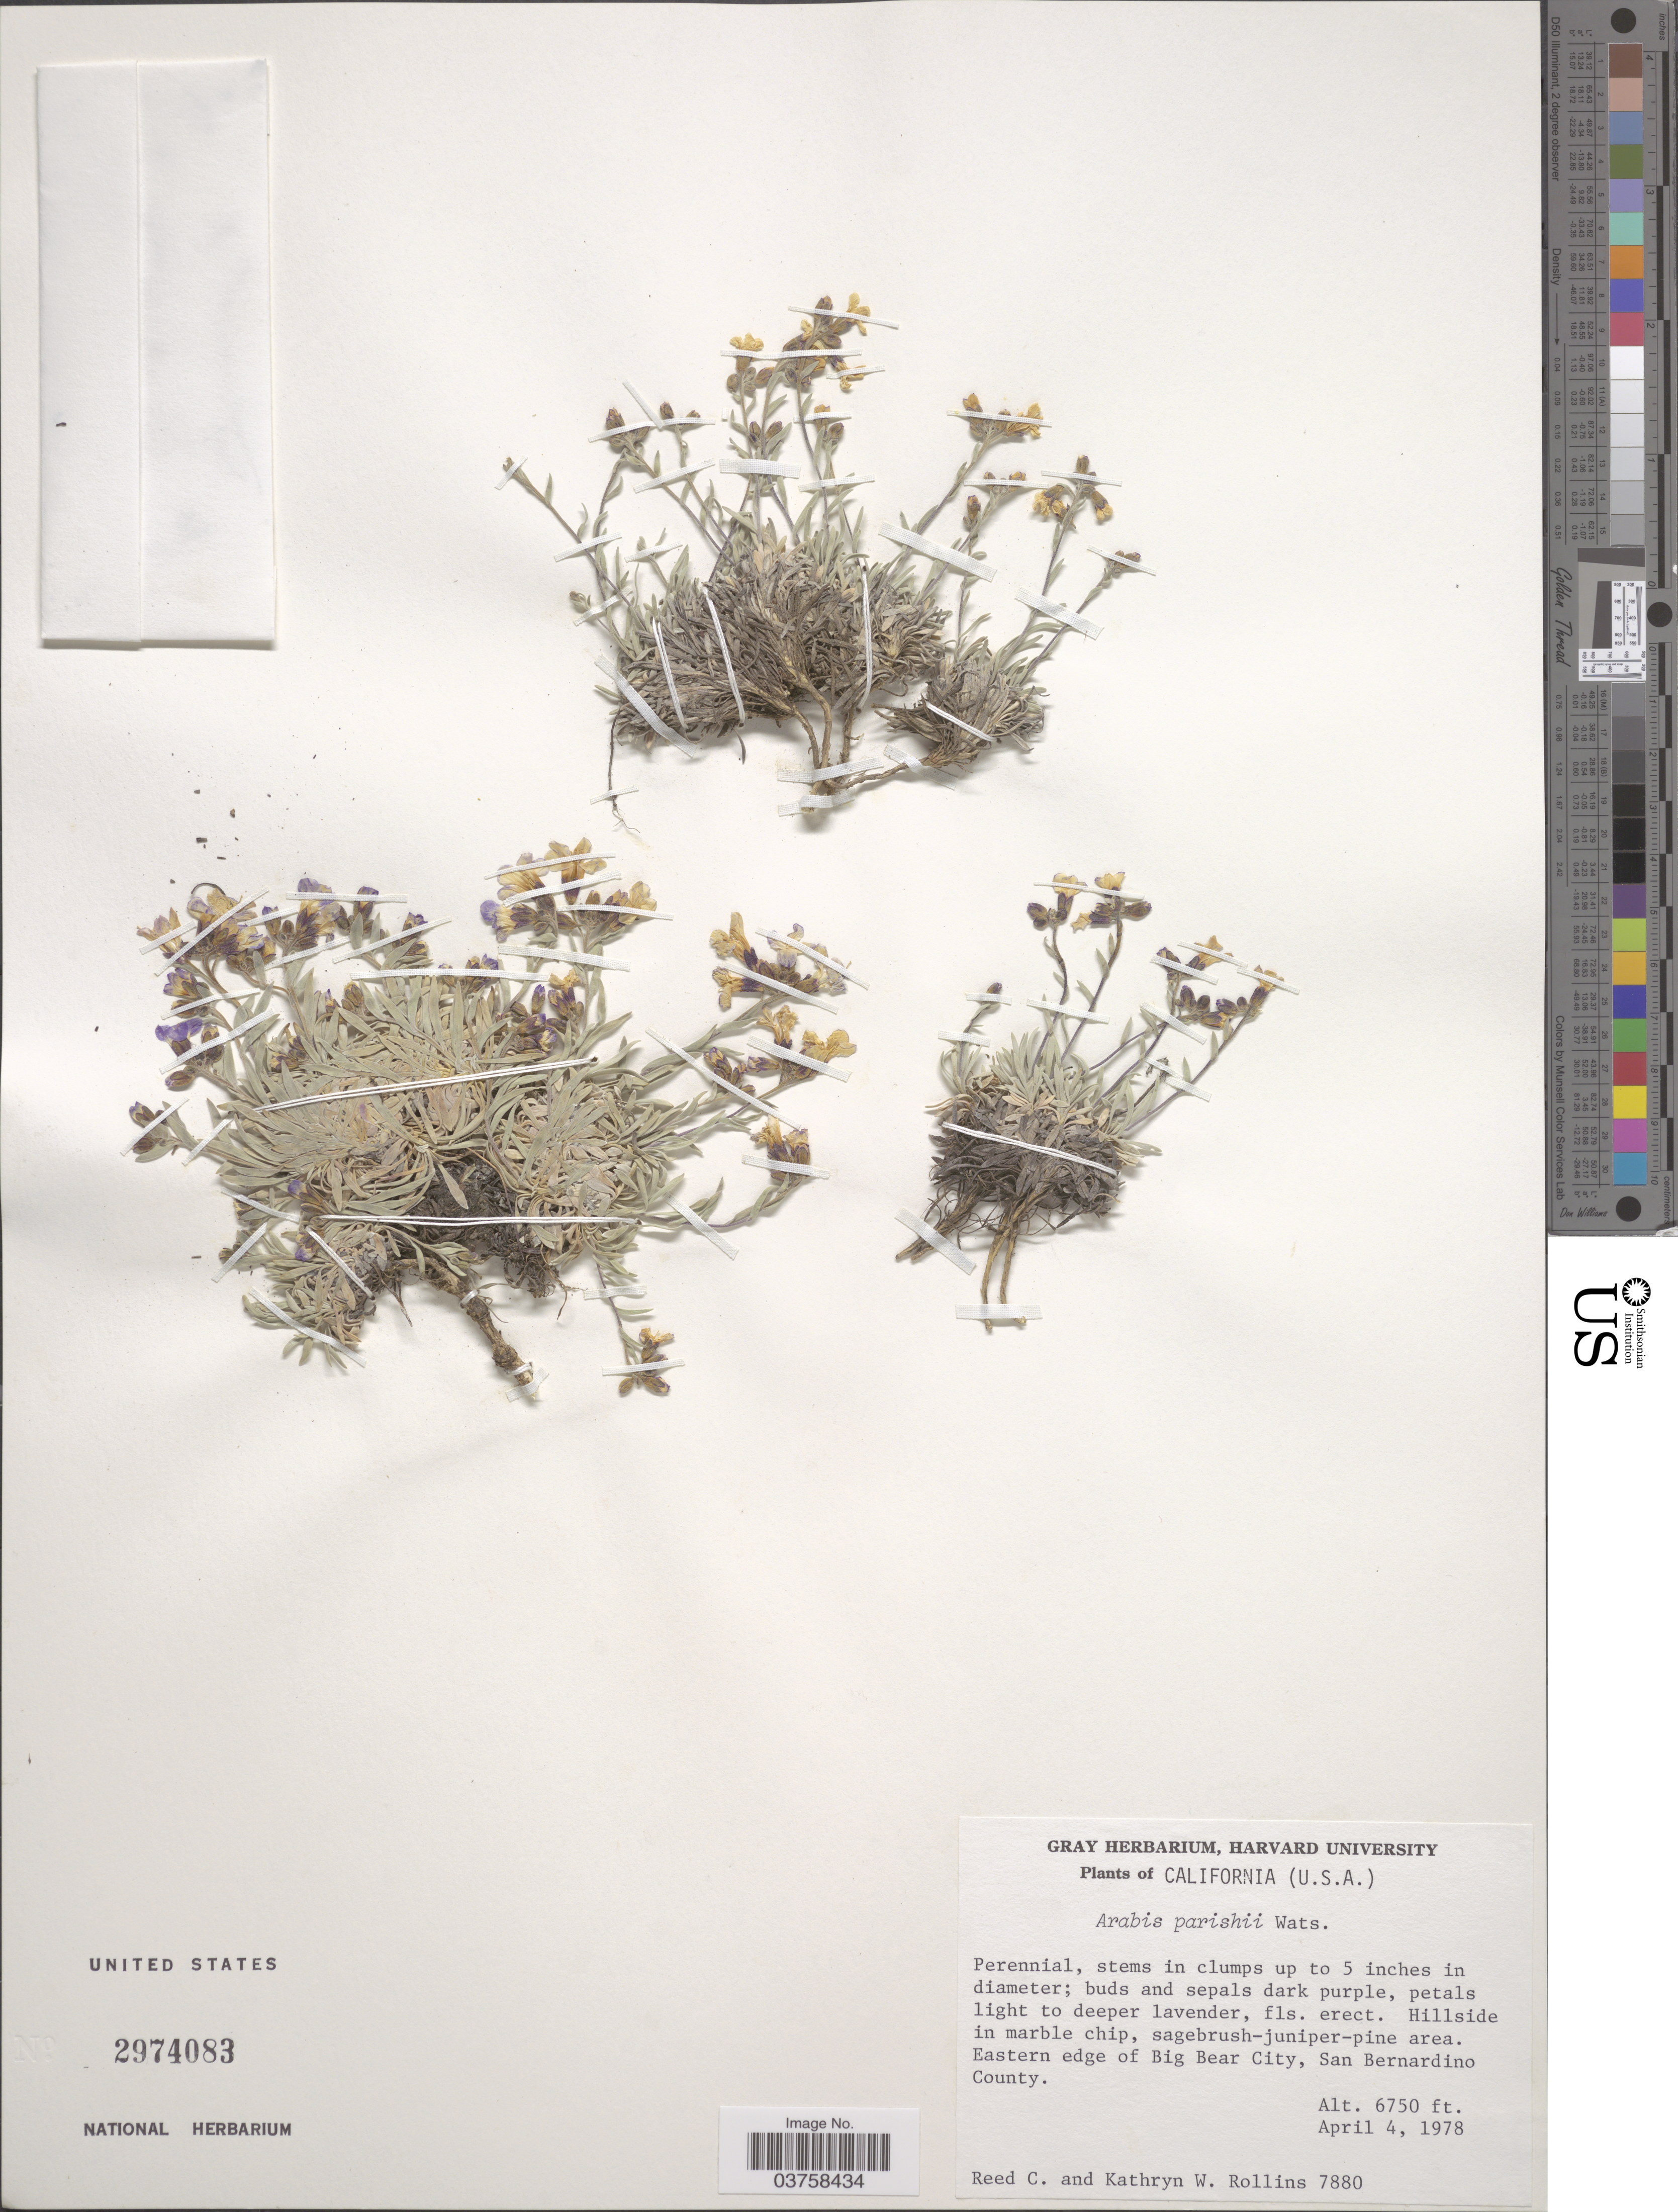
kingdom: Plantae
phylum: Tracheophyta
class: Magnoliopsida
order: Brassicales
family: Brassicaceae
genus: Arabis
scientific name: Arabis parishii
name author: S. Watson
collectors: R. C. Rollins & K. W. Rollins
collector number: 7880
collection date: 1978-04-04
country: United States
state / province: California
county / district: San Bernardino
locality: Eastern edge of Big Bear City, San Bernardino County.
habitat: hillside in marble chip, sagebrush-juniper-pine area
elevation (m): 2057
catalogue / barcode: US 2974083